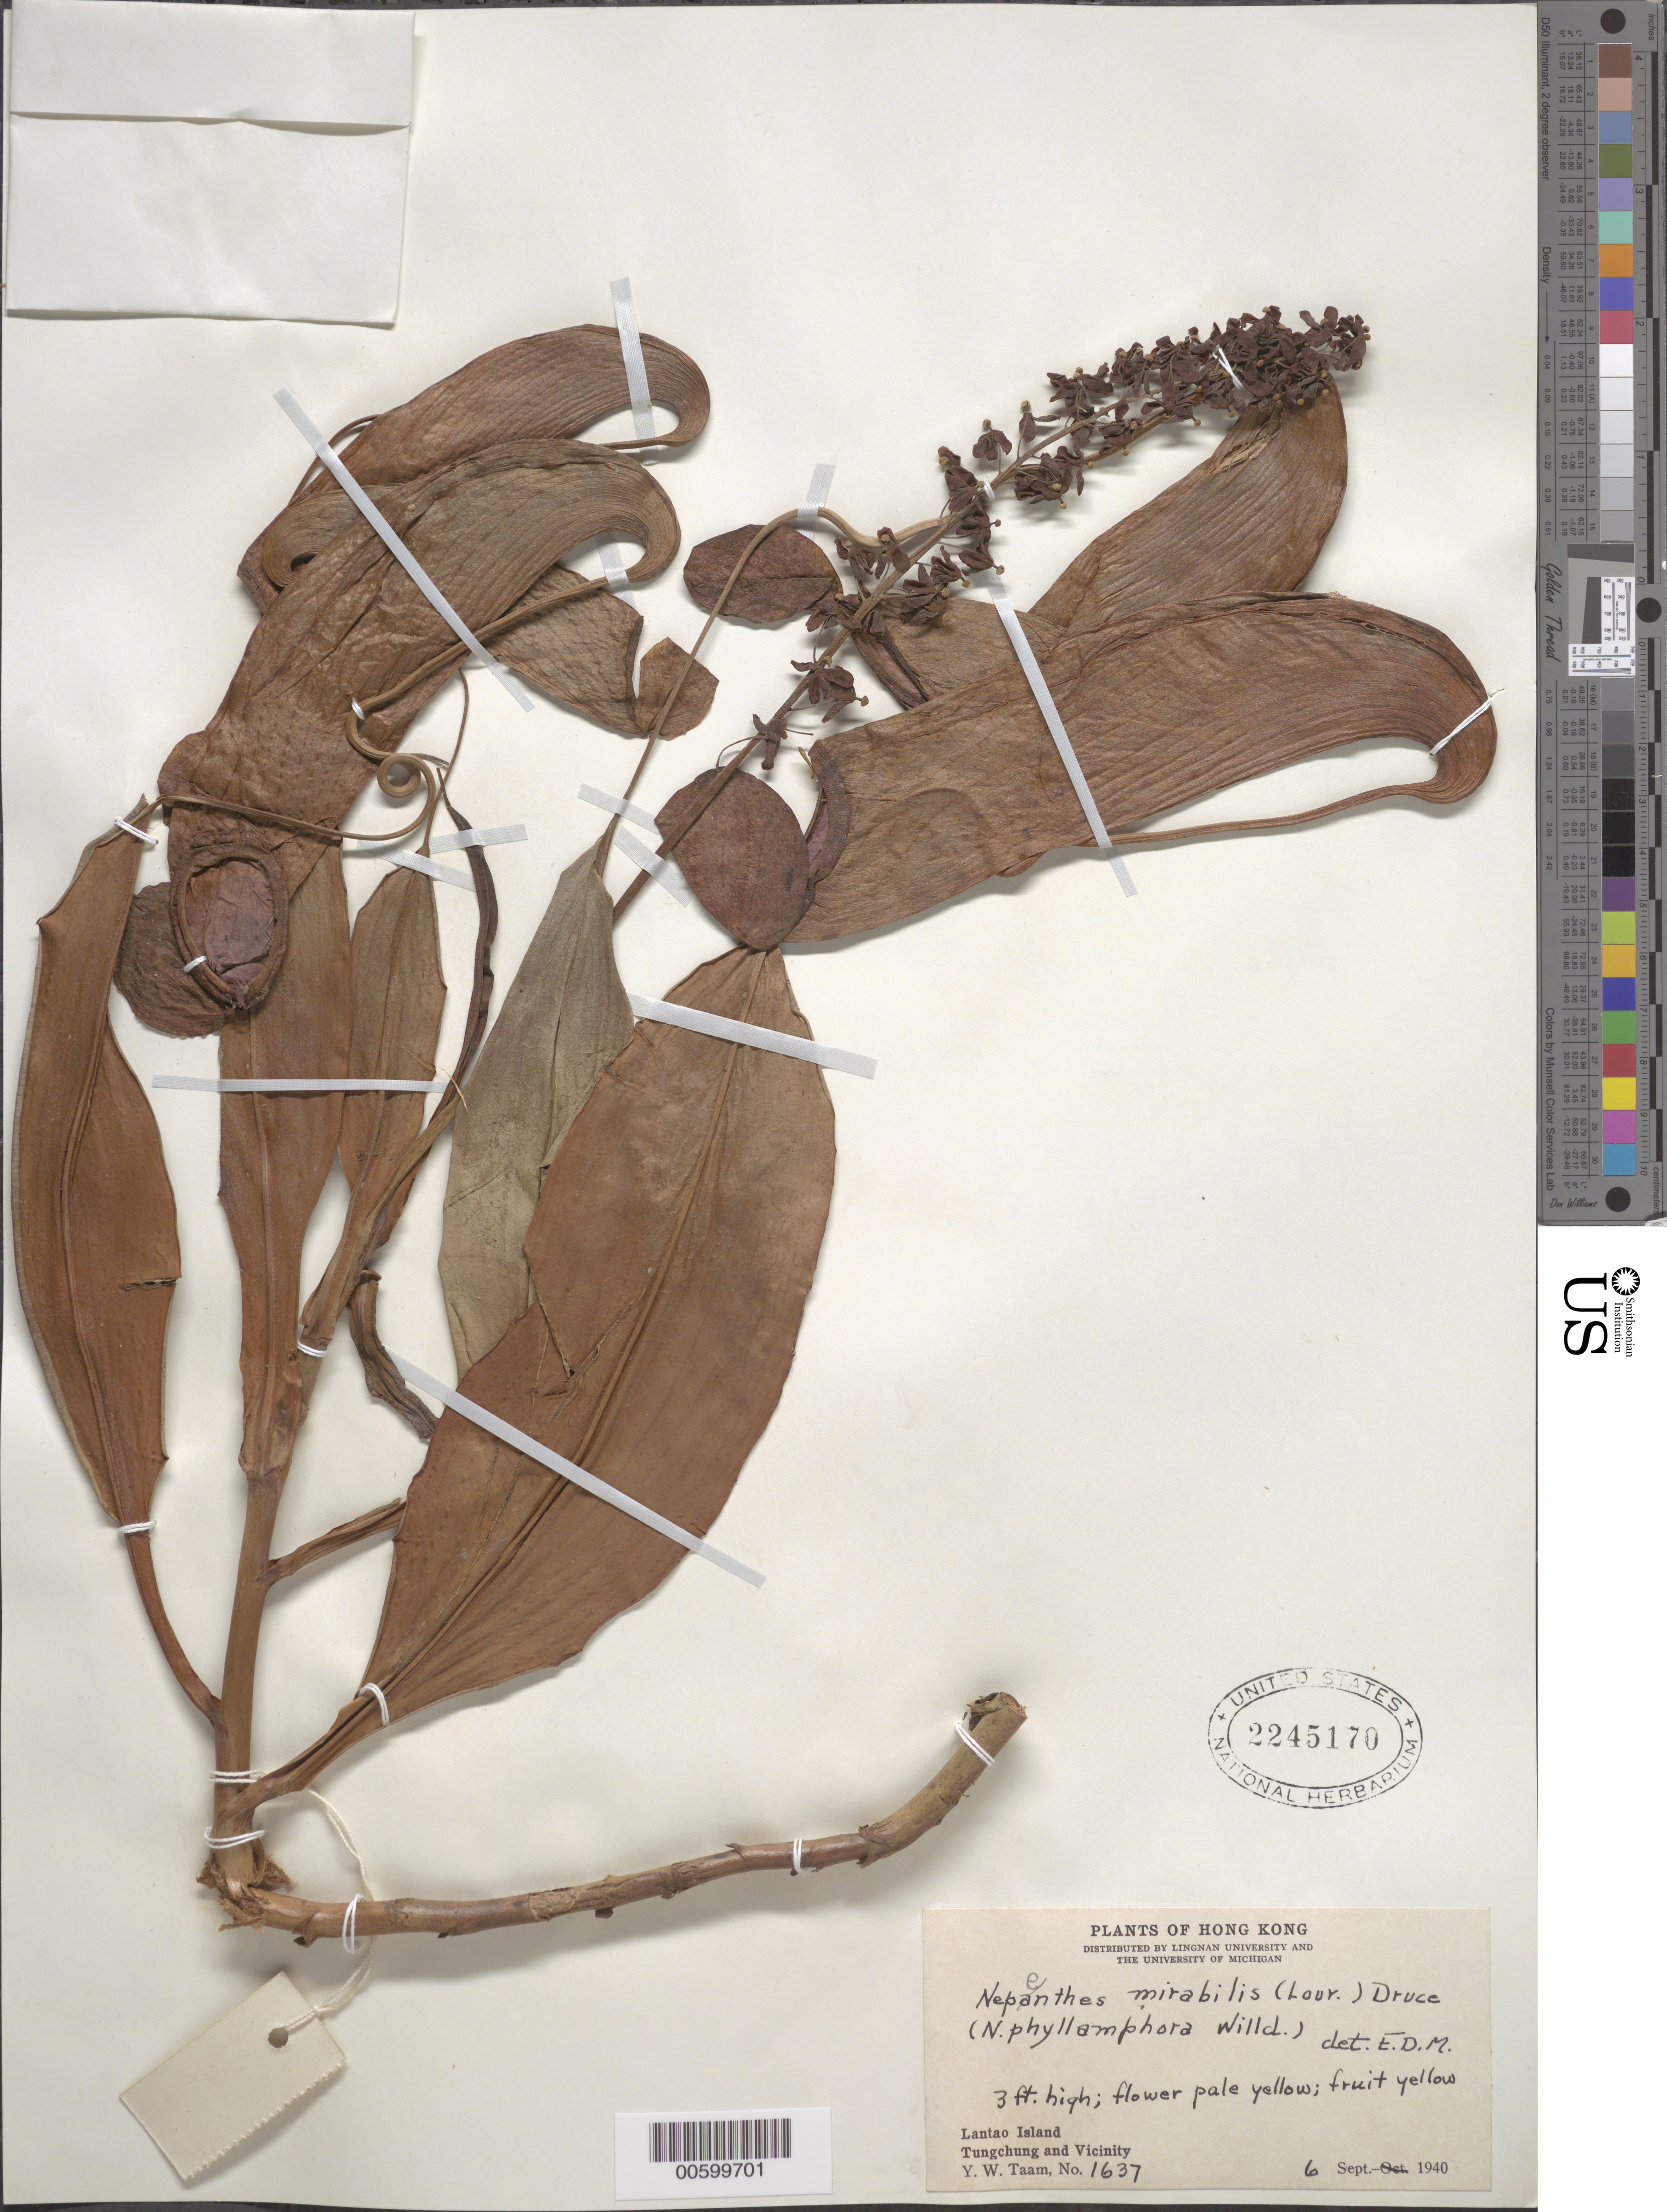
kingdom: Plantae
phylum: Tracheophyta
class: Magnoliopsida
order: Caryophyllales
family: Nepenthaceae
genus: Nepenthes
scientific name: Nepenthes ampullaria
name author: Jack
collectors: Y. W. Taam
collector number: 1637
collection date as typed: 06 Sep 1940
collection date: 1940-09-06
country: China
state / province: Hong Kong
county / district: New Territories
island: Lan Tao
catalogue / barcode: US 2245170